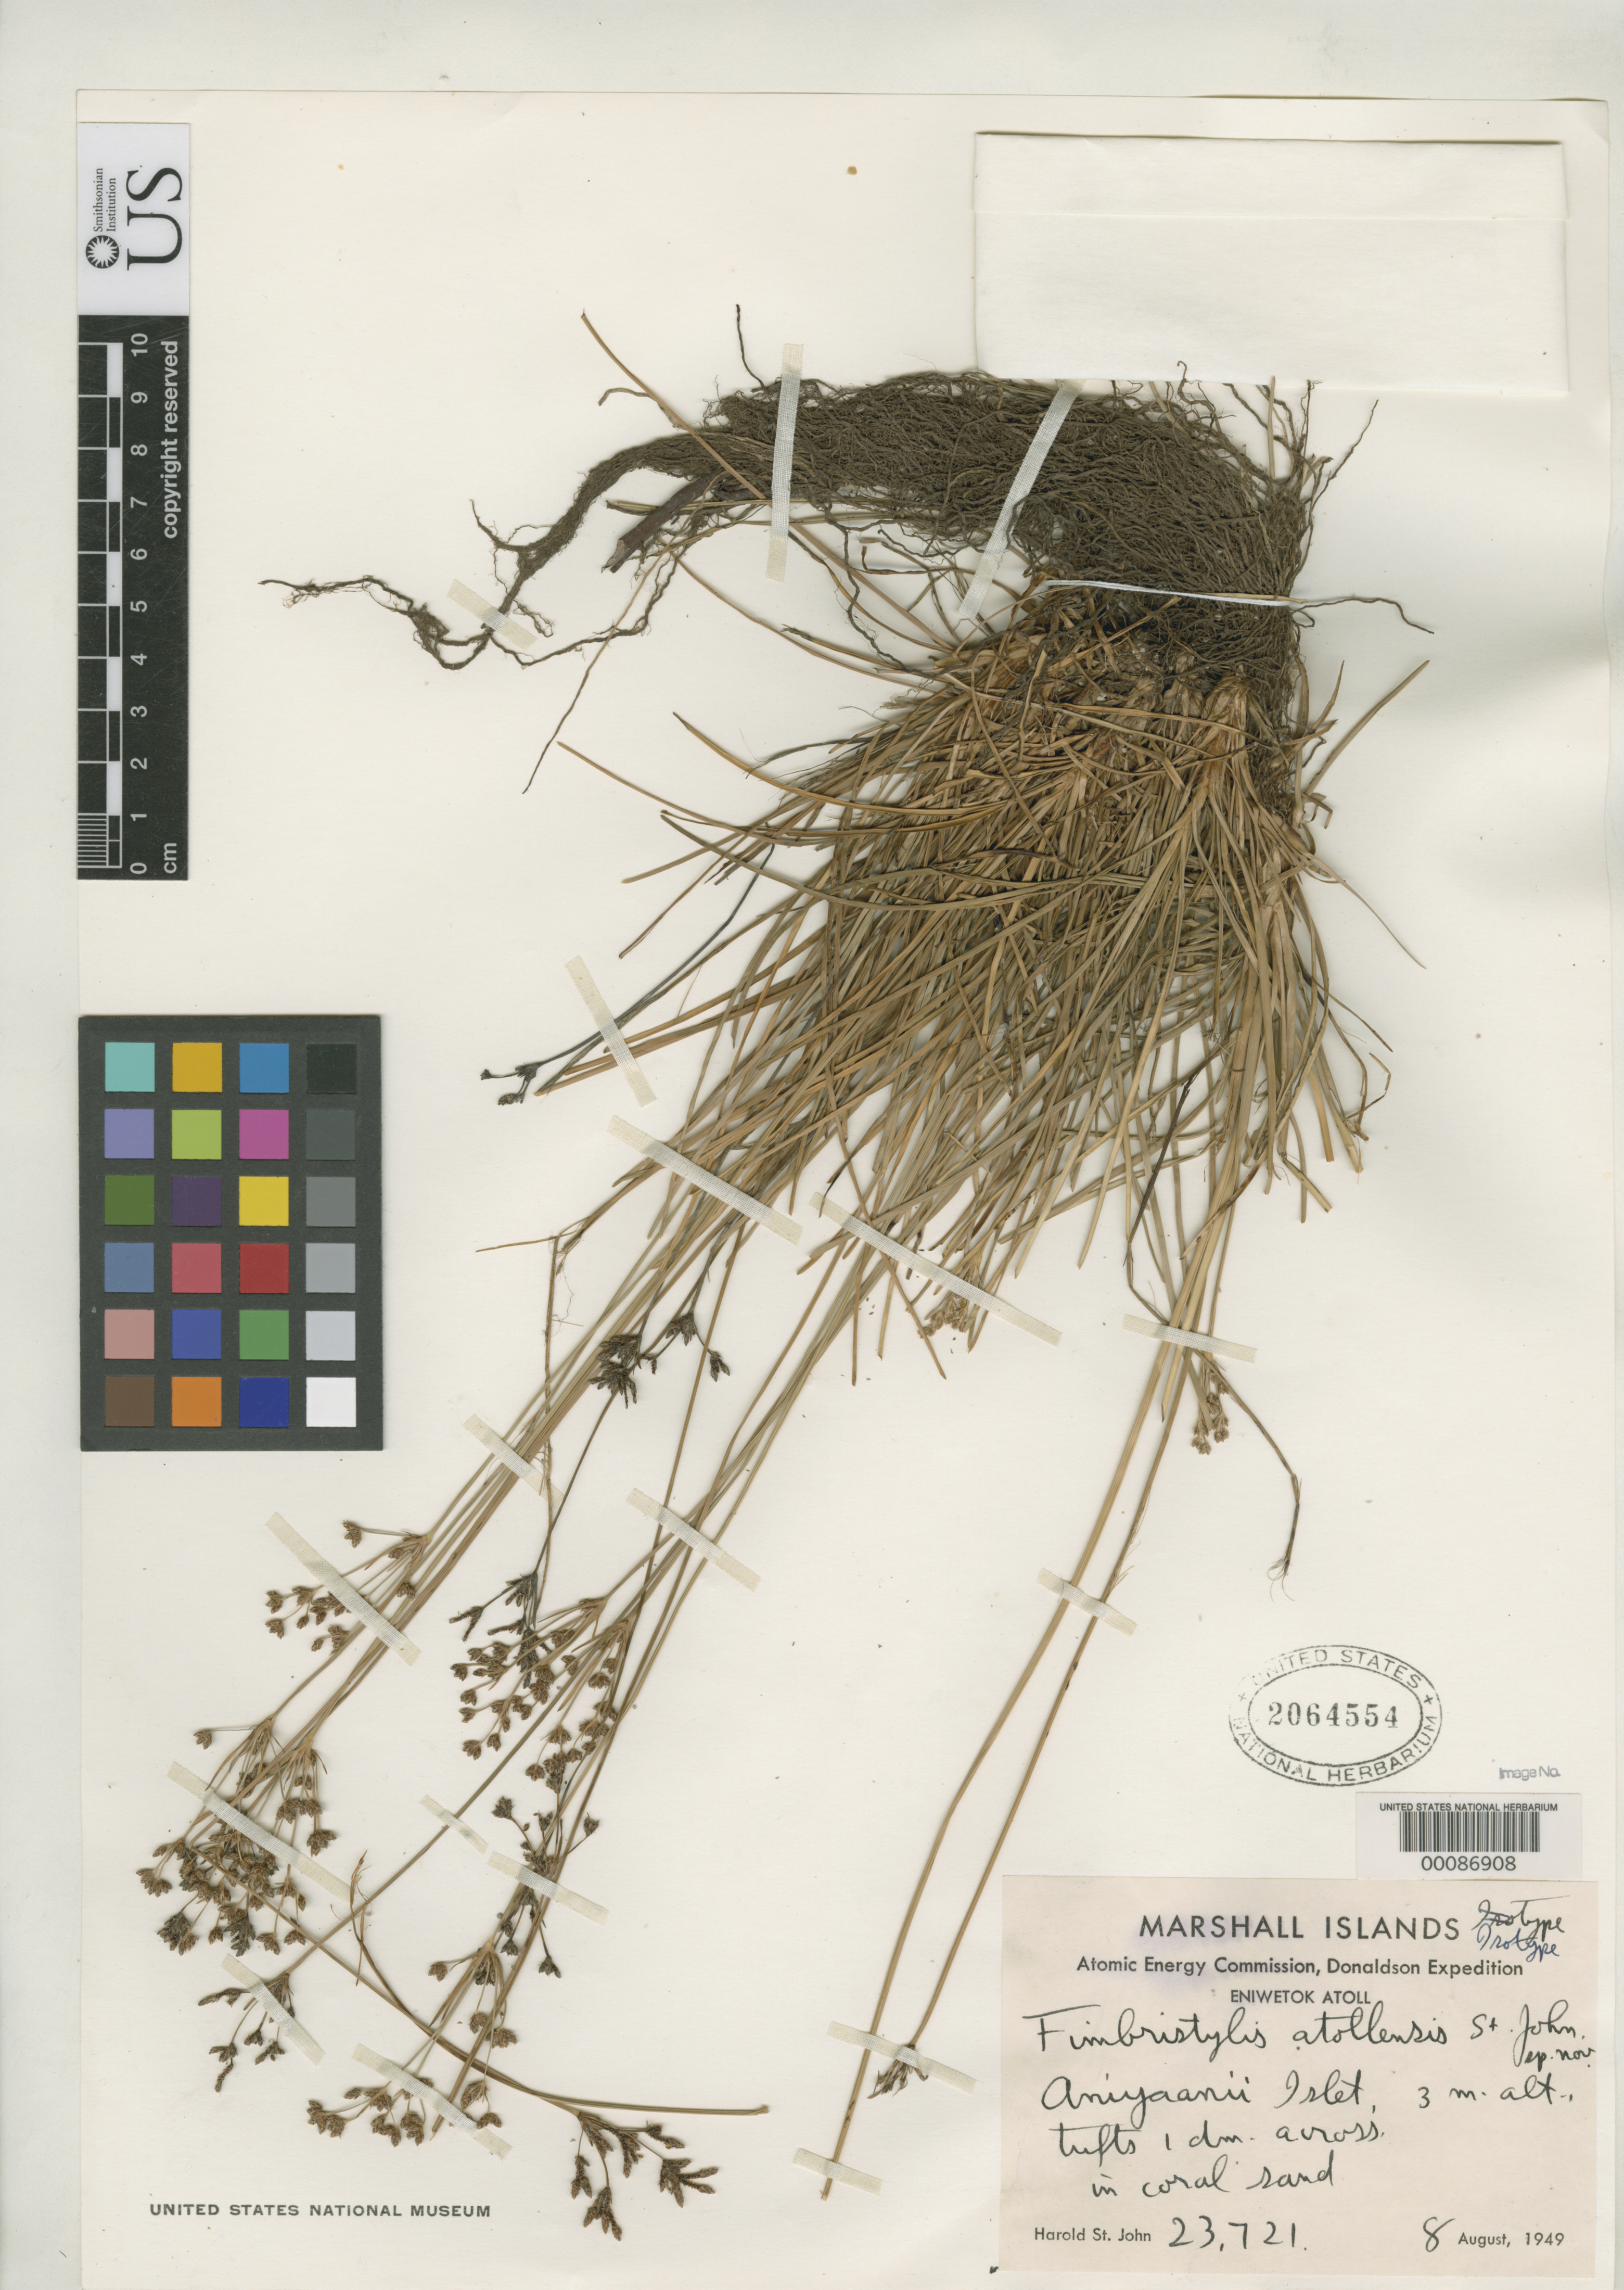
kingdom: Plantae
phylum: Tracheophyta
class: Liliopsida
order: Poales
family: Cyperaceae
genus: Fimbristylis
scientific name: Fimbristylis atollensis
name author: H. St. John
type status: Isotype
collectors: H. St. John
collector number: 23721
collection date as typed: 08 Aug 1949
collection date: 1949-08-08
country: Marshall Islands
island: Enewetak [Eniwetok] Atoll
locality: Aniyaanii Islet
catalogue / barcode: US 2064554